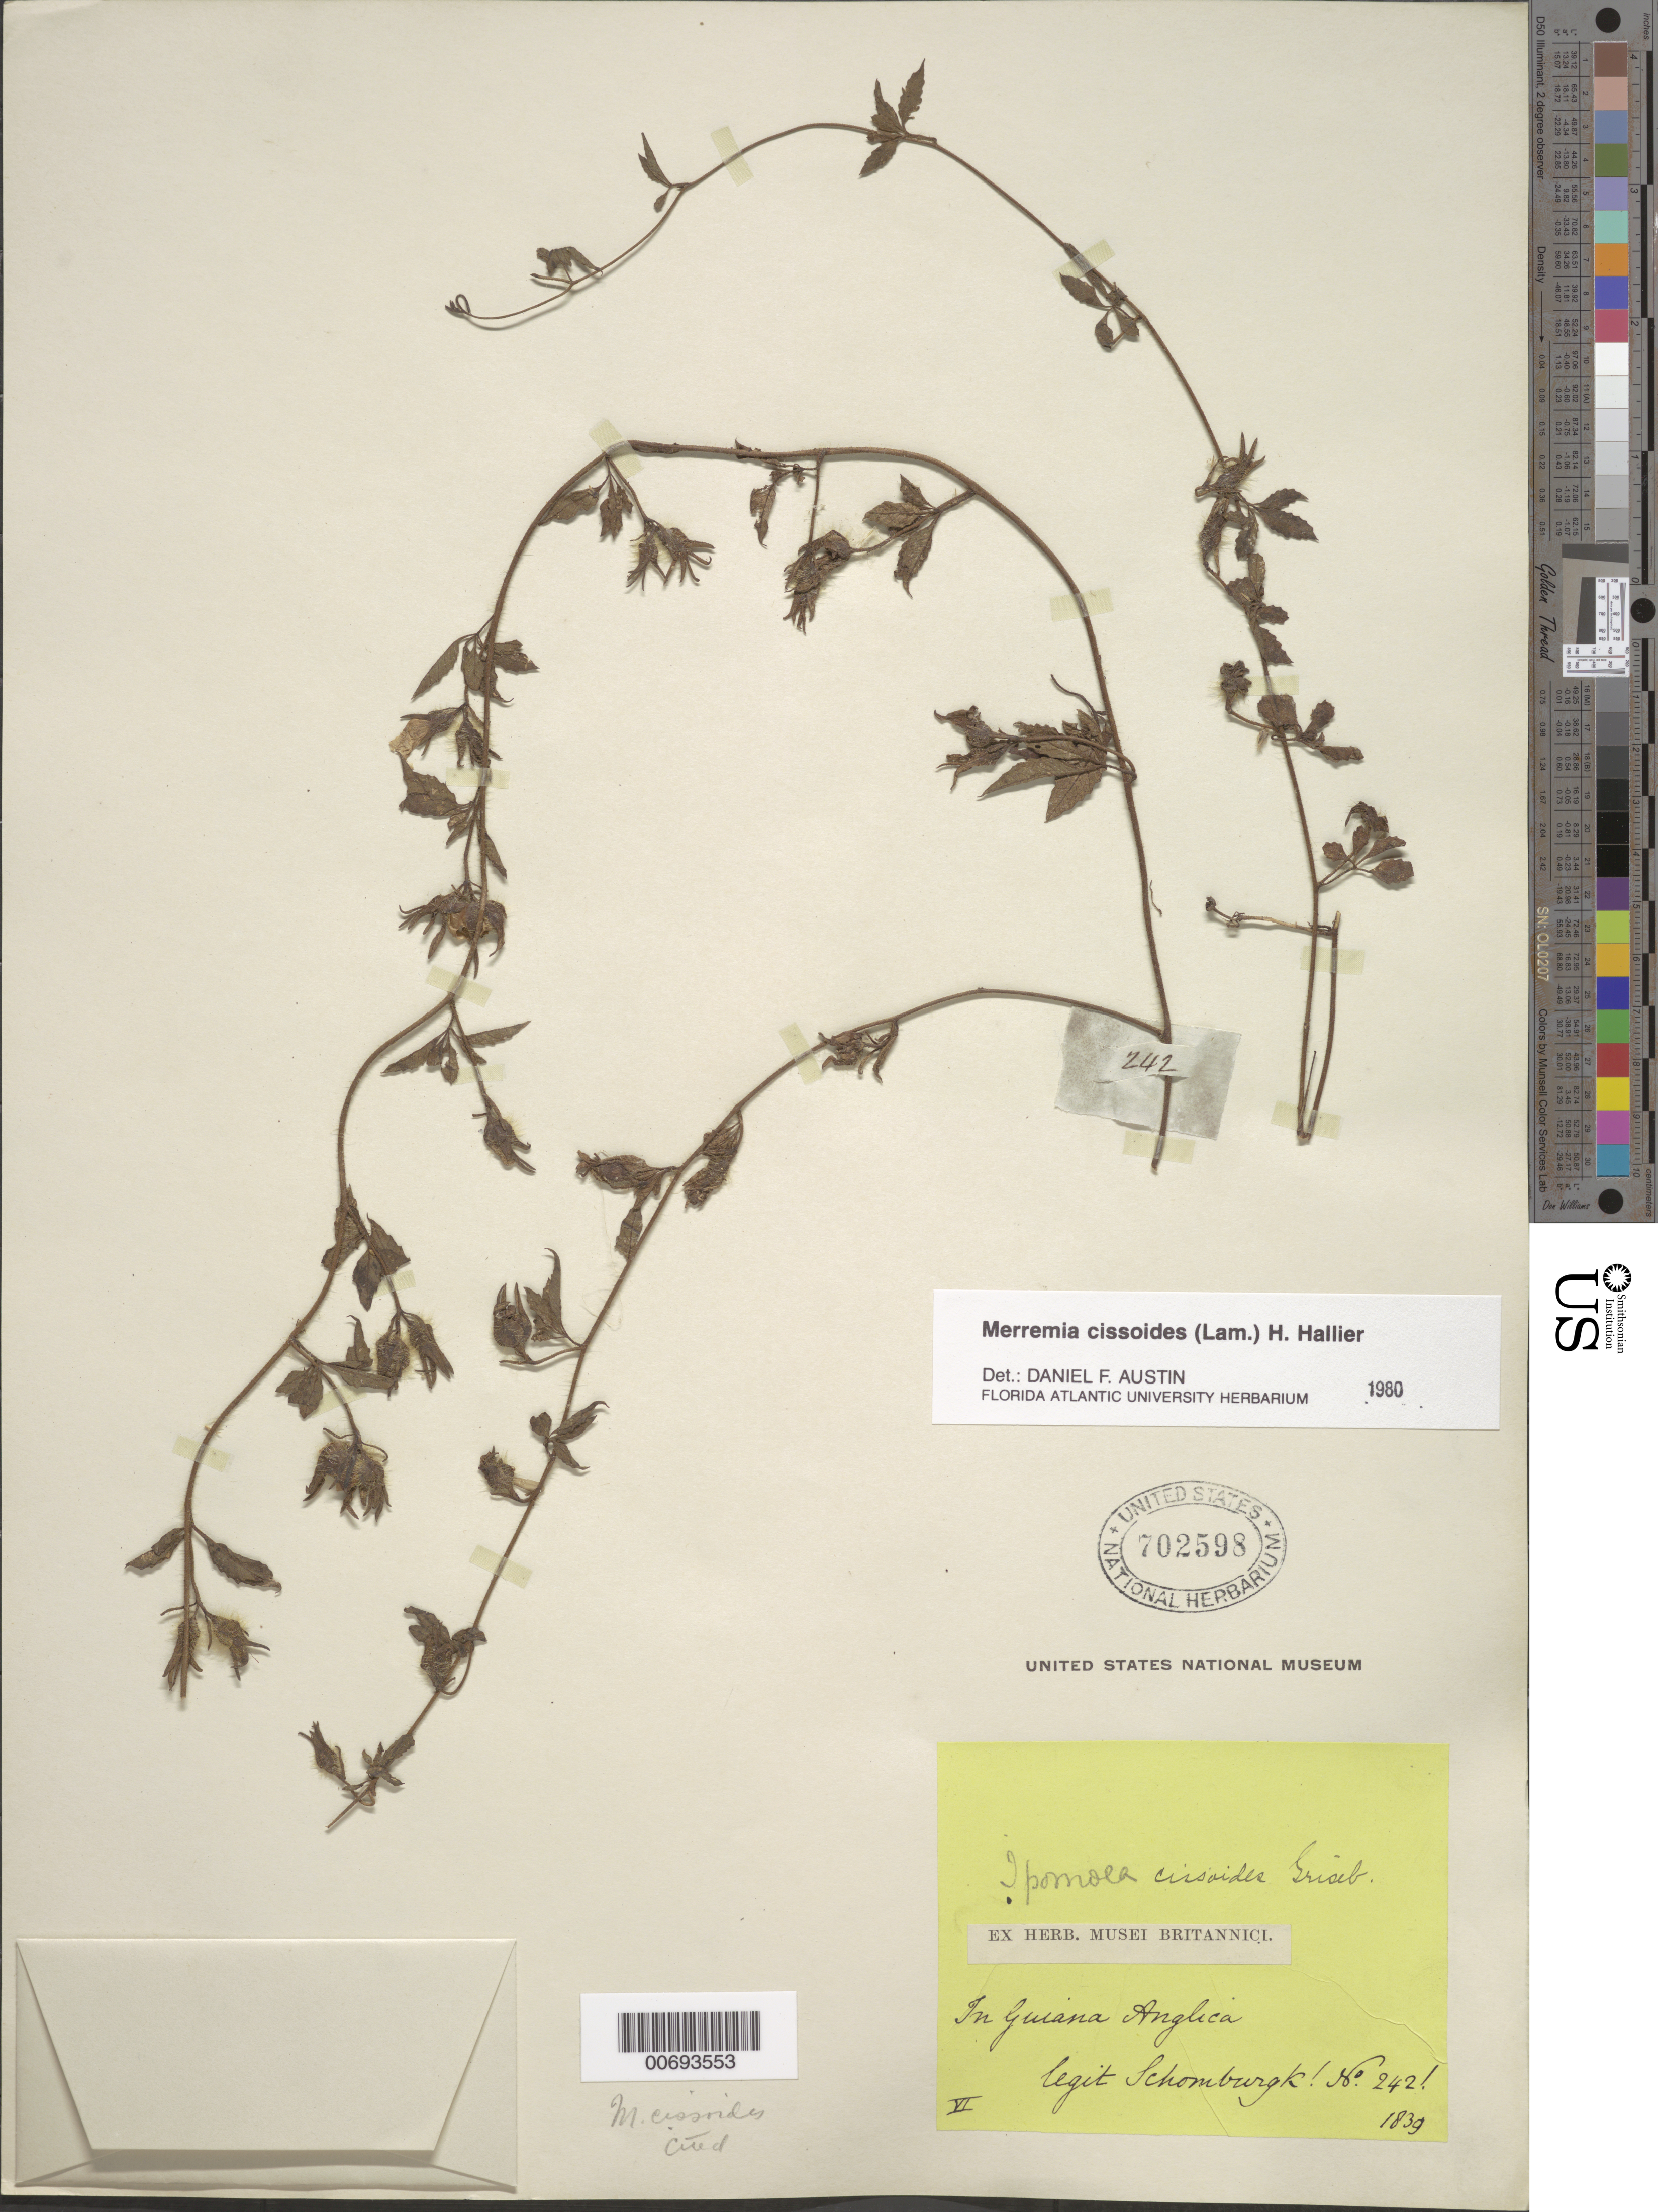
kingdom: Plantae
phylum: Tracheophyta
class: Magnoliopsida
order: Solanales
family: Convolvulaceae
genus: Distimake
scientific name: Distimake cissoides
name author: (Lam.) A. R. Simões & Staples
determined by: Strong, Mark T., (BOT), Smithsonian Institution - National Museum of Natural History (UNITED STATES)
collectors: R. H. Schomburgk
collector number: I 242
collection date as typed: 1839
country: Guyana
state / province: U. Takutu-U. Essequibo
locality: Pirara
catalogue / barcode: US 702598